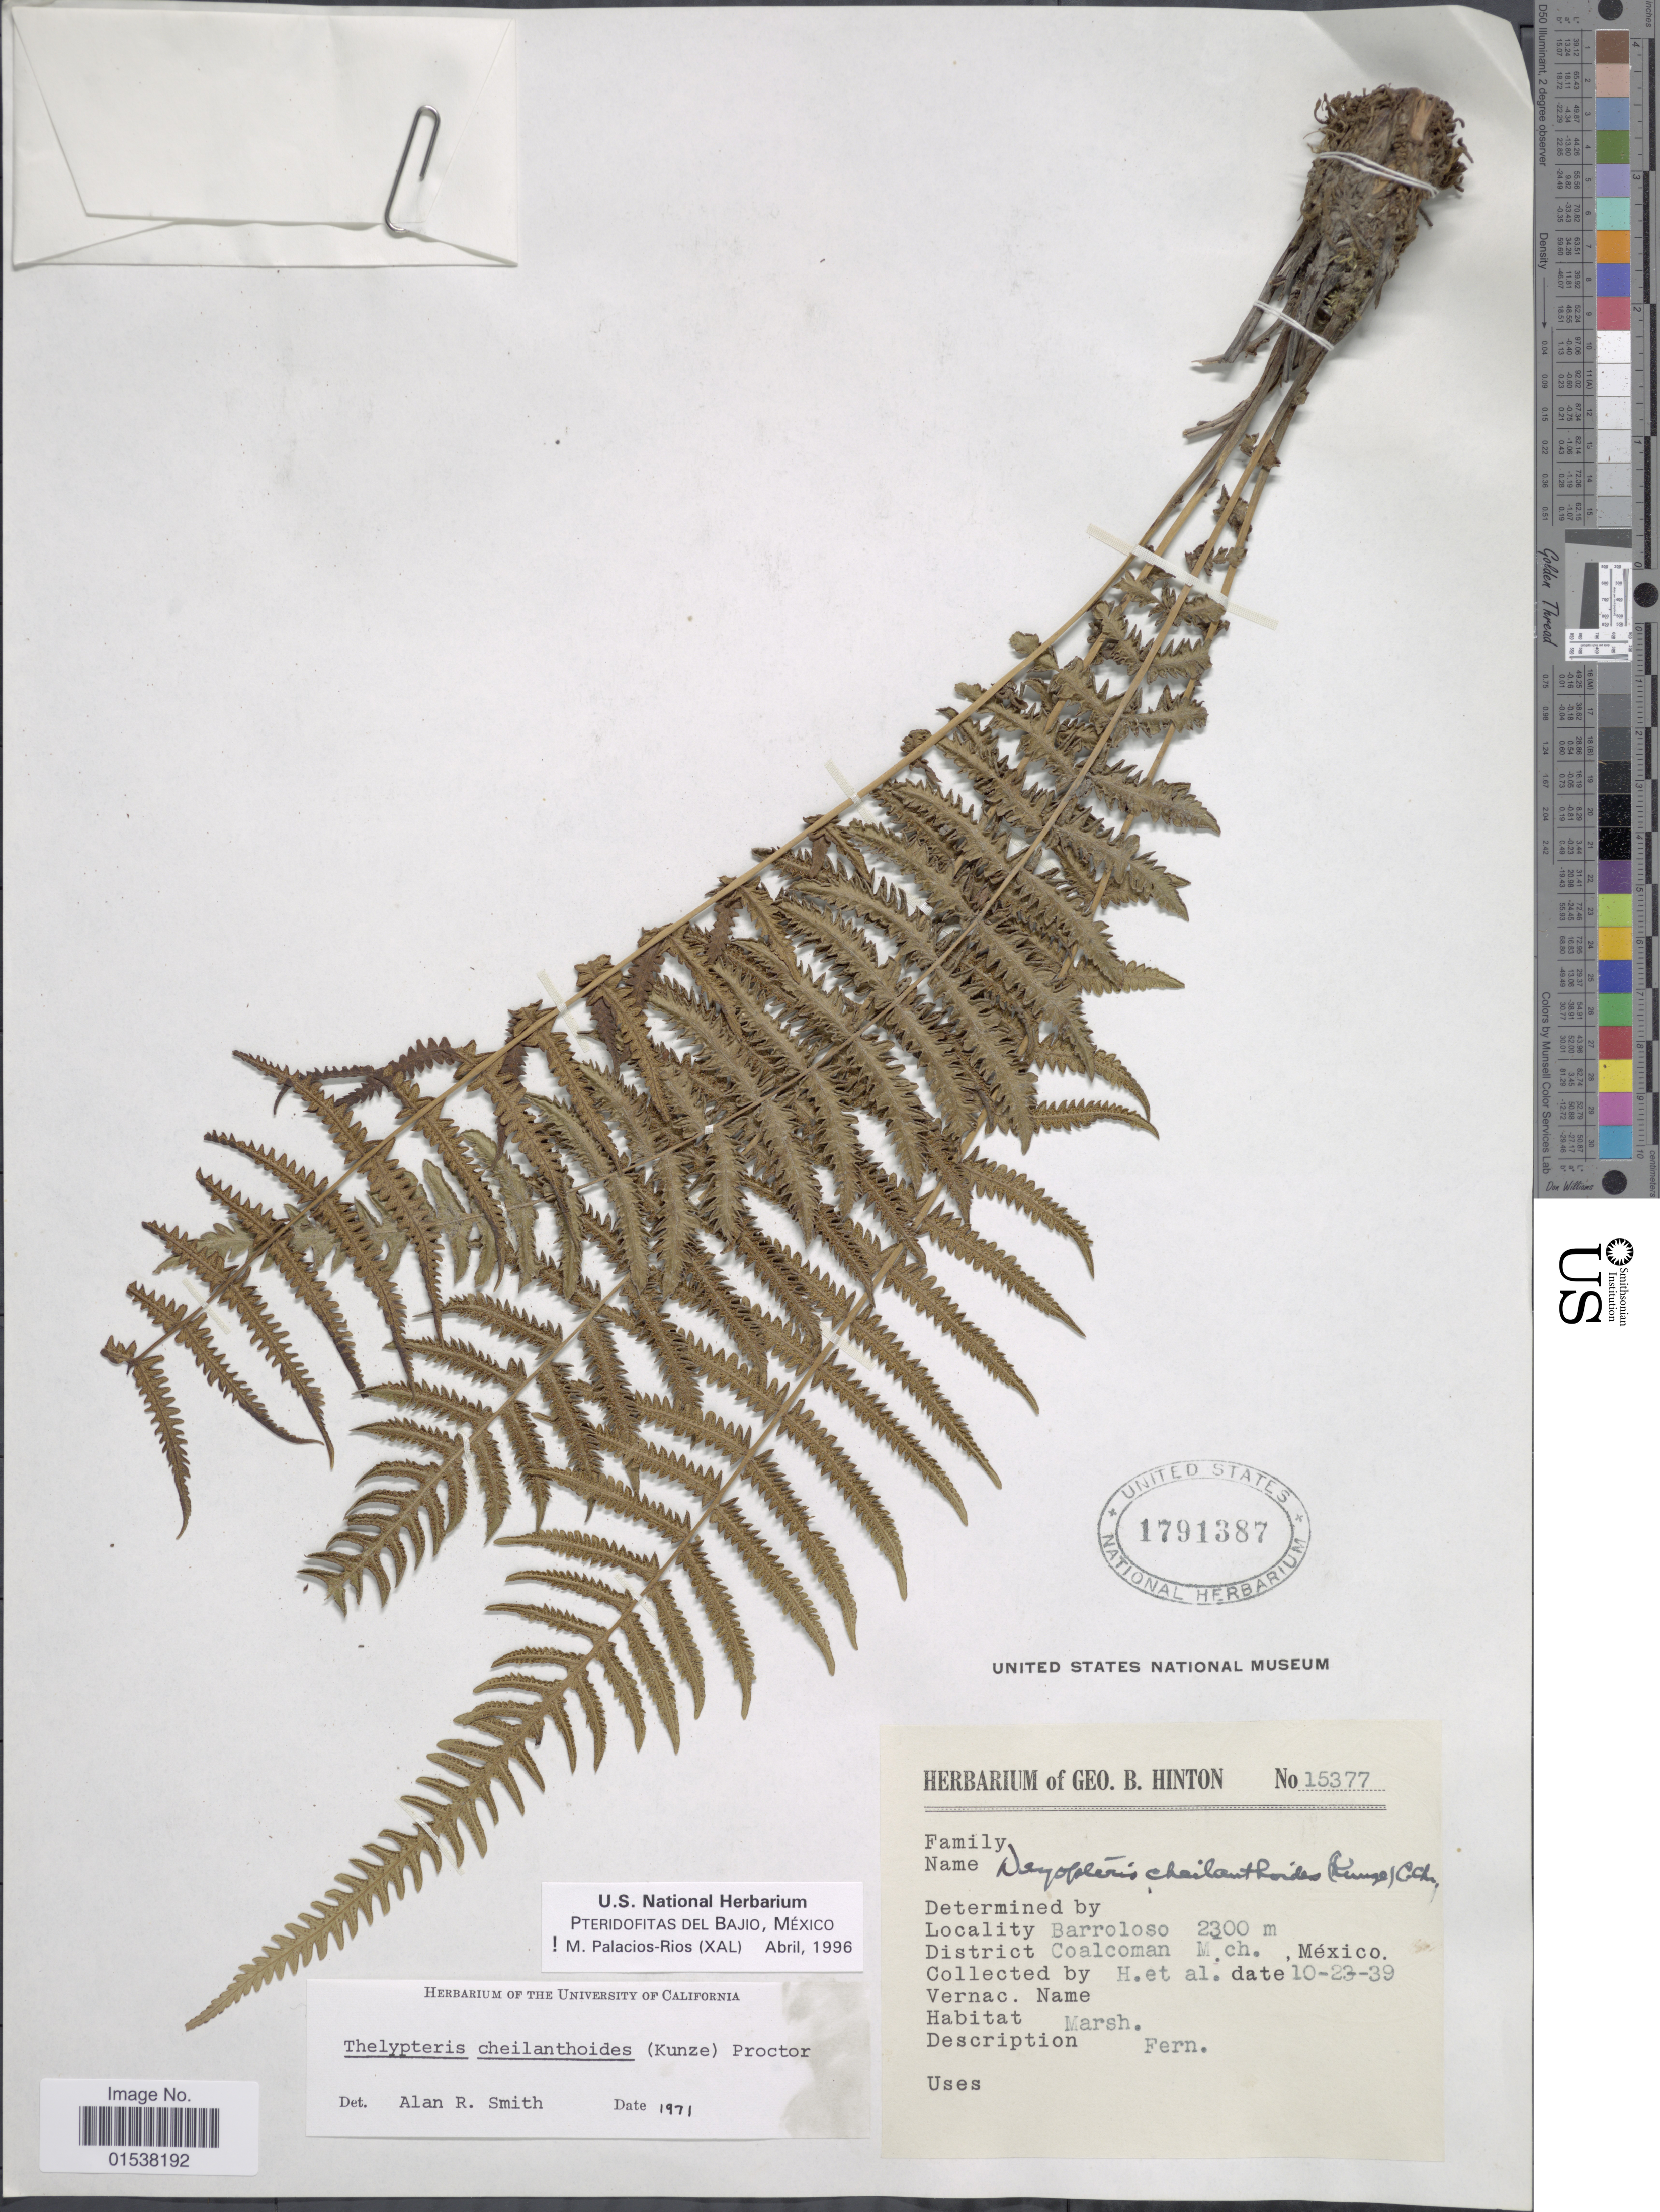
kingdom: Plantae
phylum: Tracheophyta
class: Polypodiopsida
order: Polypodiales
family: Thelypteridaceae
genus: Amauropelta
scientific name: Amauropelta cheilanthoides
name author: (Kunze) Á. Löve & D. Löve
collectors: G. B. Hinton & et al.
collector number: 15377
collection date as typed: Transcribed d/m/y: 23/10/39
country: Mexico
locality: Barroloso, District Coalcoman, M ch, Mexico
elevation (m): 2300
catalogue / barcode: US 1791387